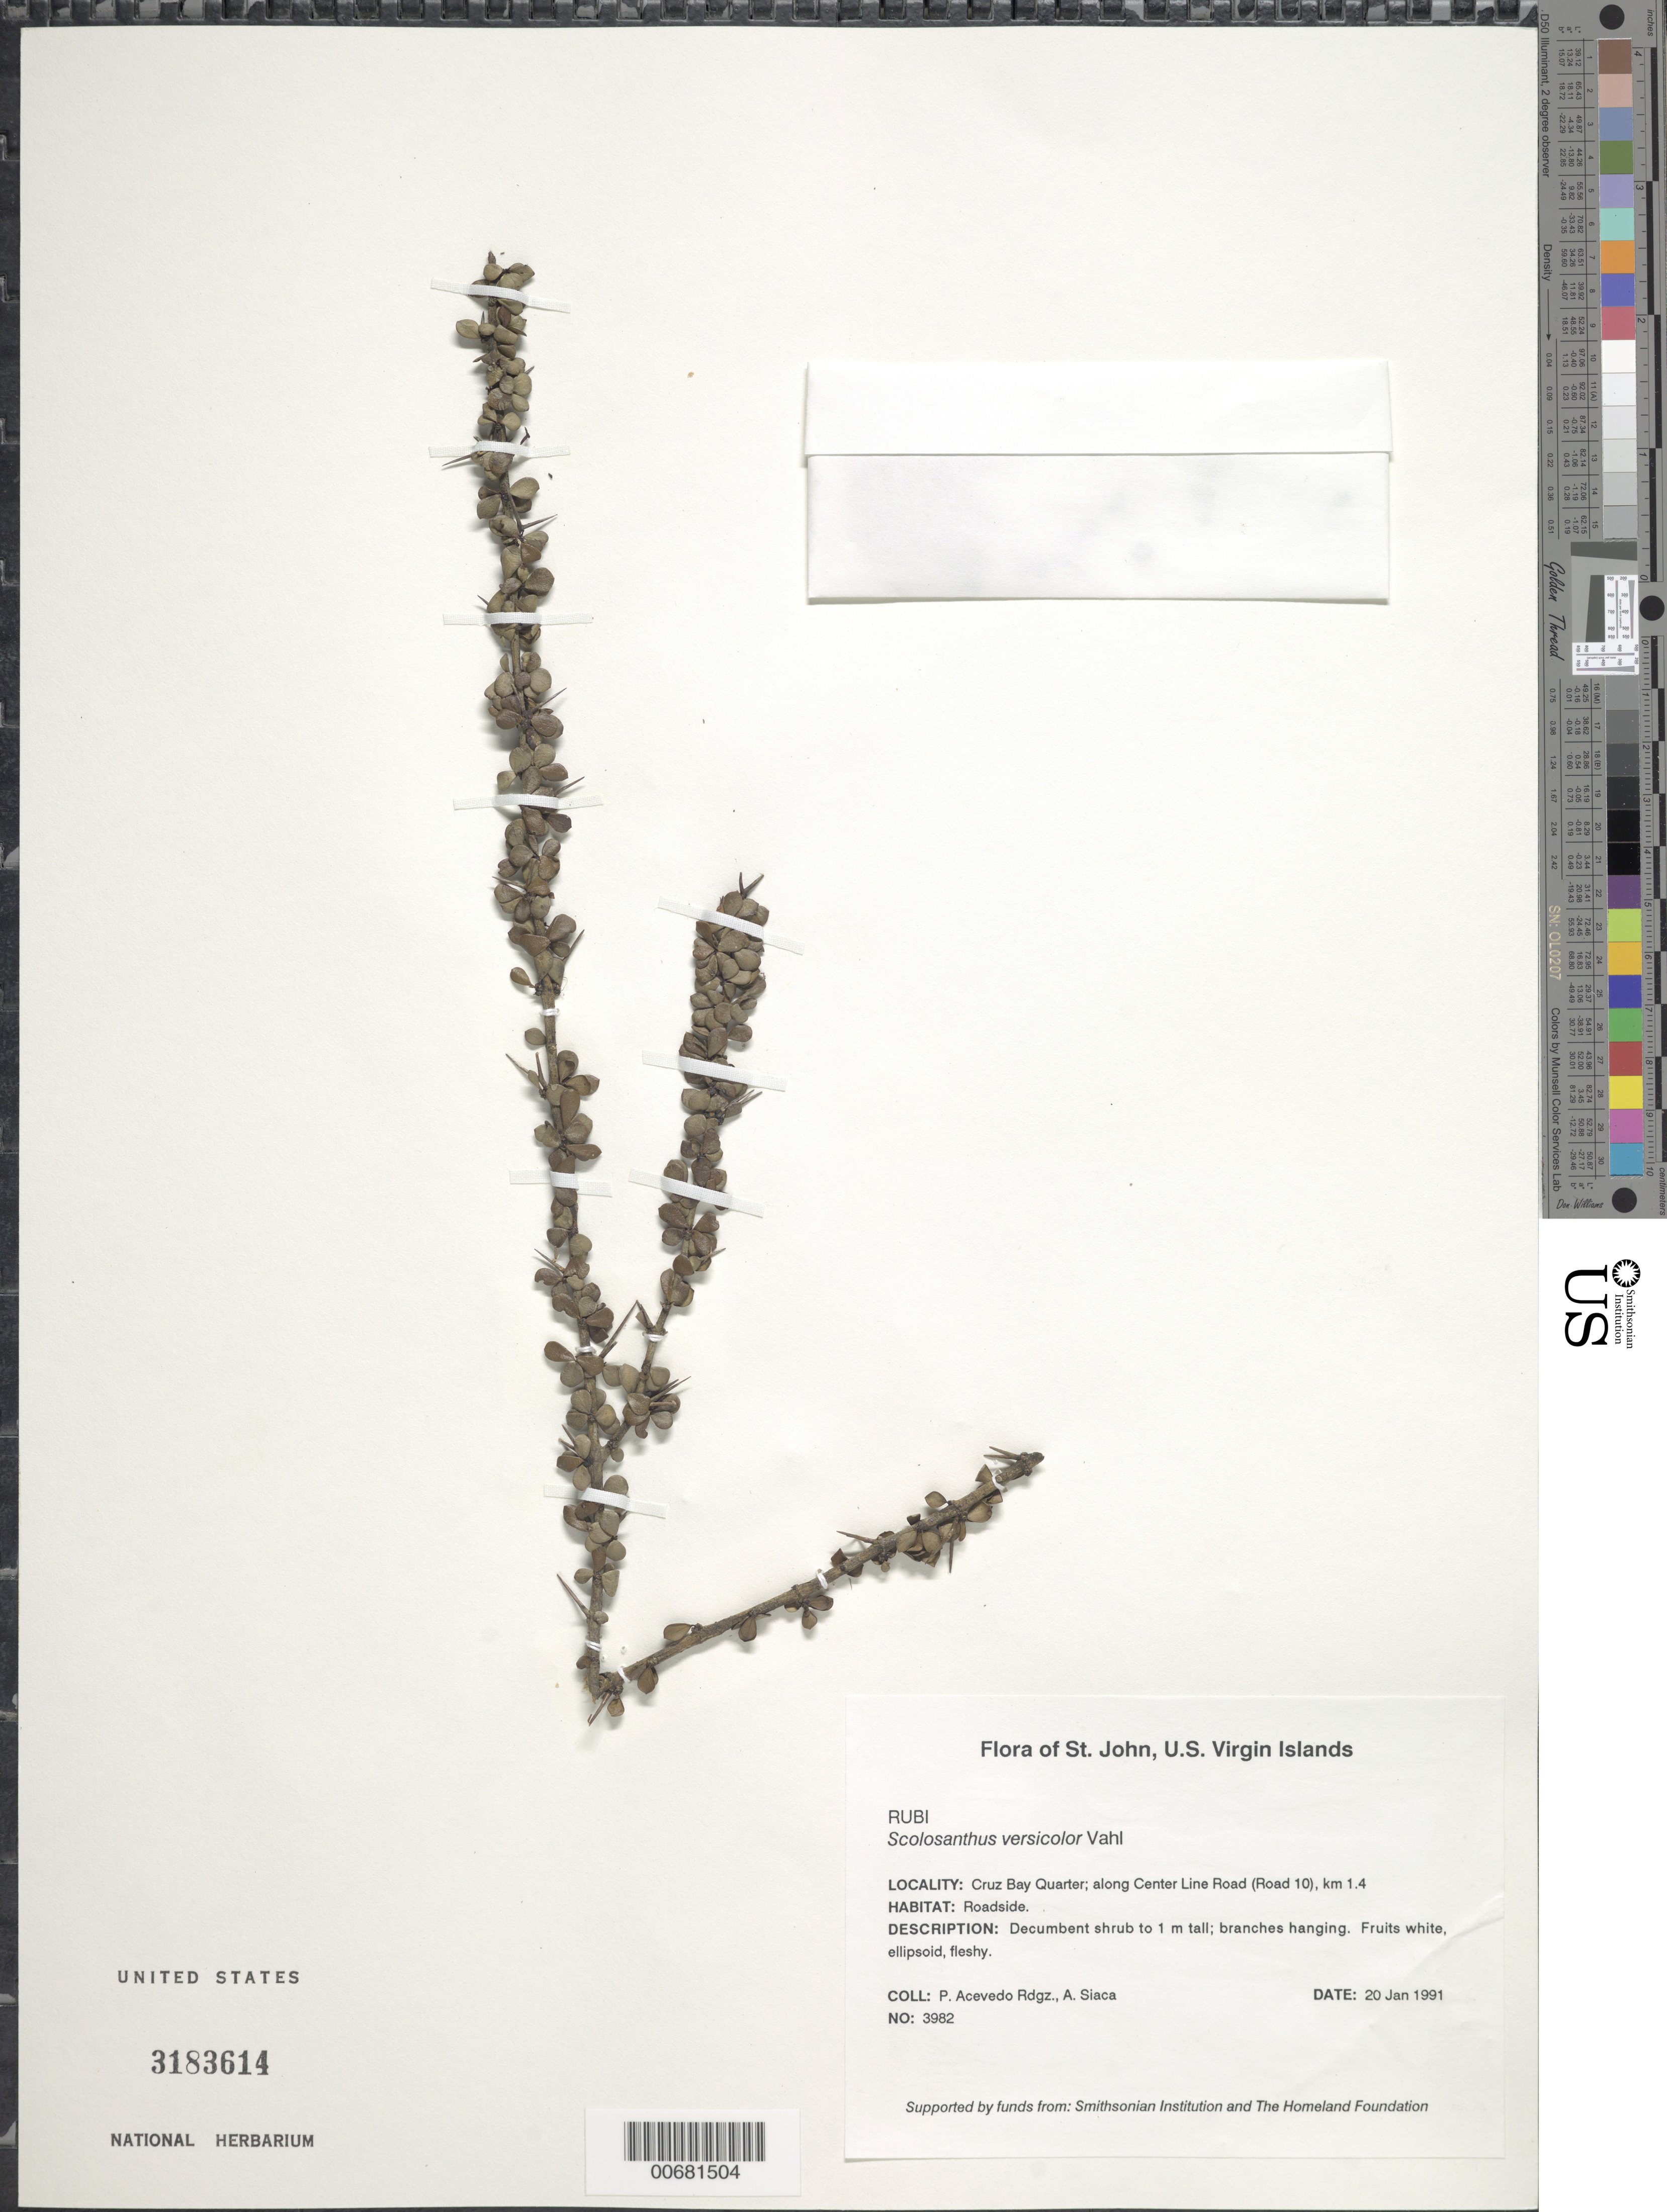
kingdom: Plantae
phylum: Tracheophyta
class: Magnoliopsida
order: Gentianales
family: Rubiaceae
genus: Scolosanthus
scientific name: Scolosanthus versicolor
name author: Vahl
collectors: P. Acevedo-Rodr. & A. Siaca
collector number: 3982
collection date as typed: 20 Jan 1991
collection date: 1991-01-20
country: U.S. Virgin Islands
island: St. John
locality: Cruz Bay Quarter; along Center Line Road (Road 10), km 1.4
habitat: Roadside.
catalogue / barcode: US 3183614